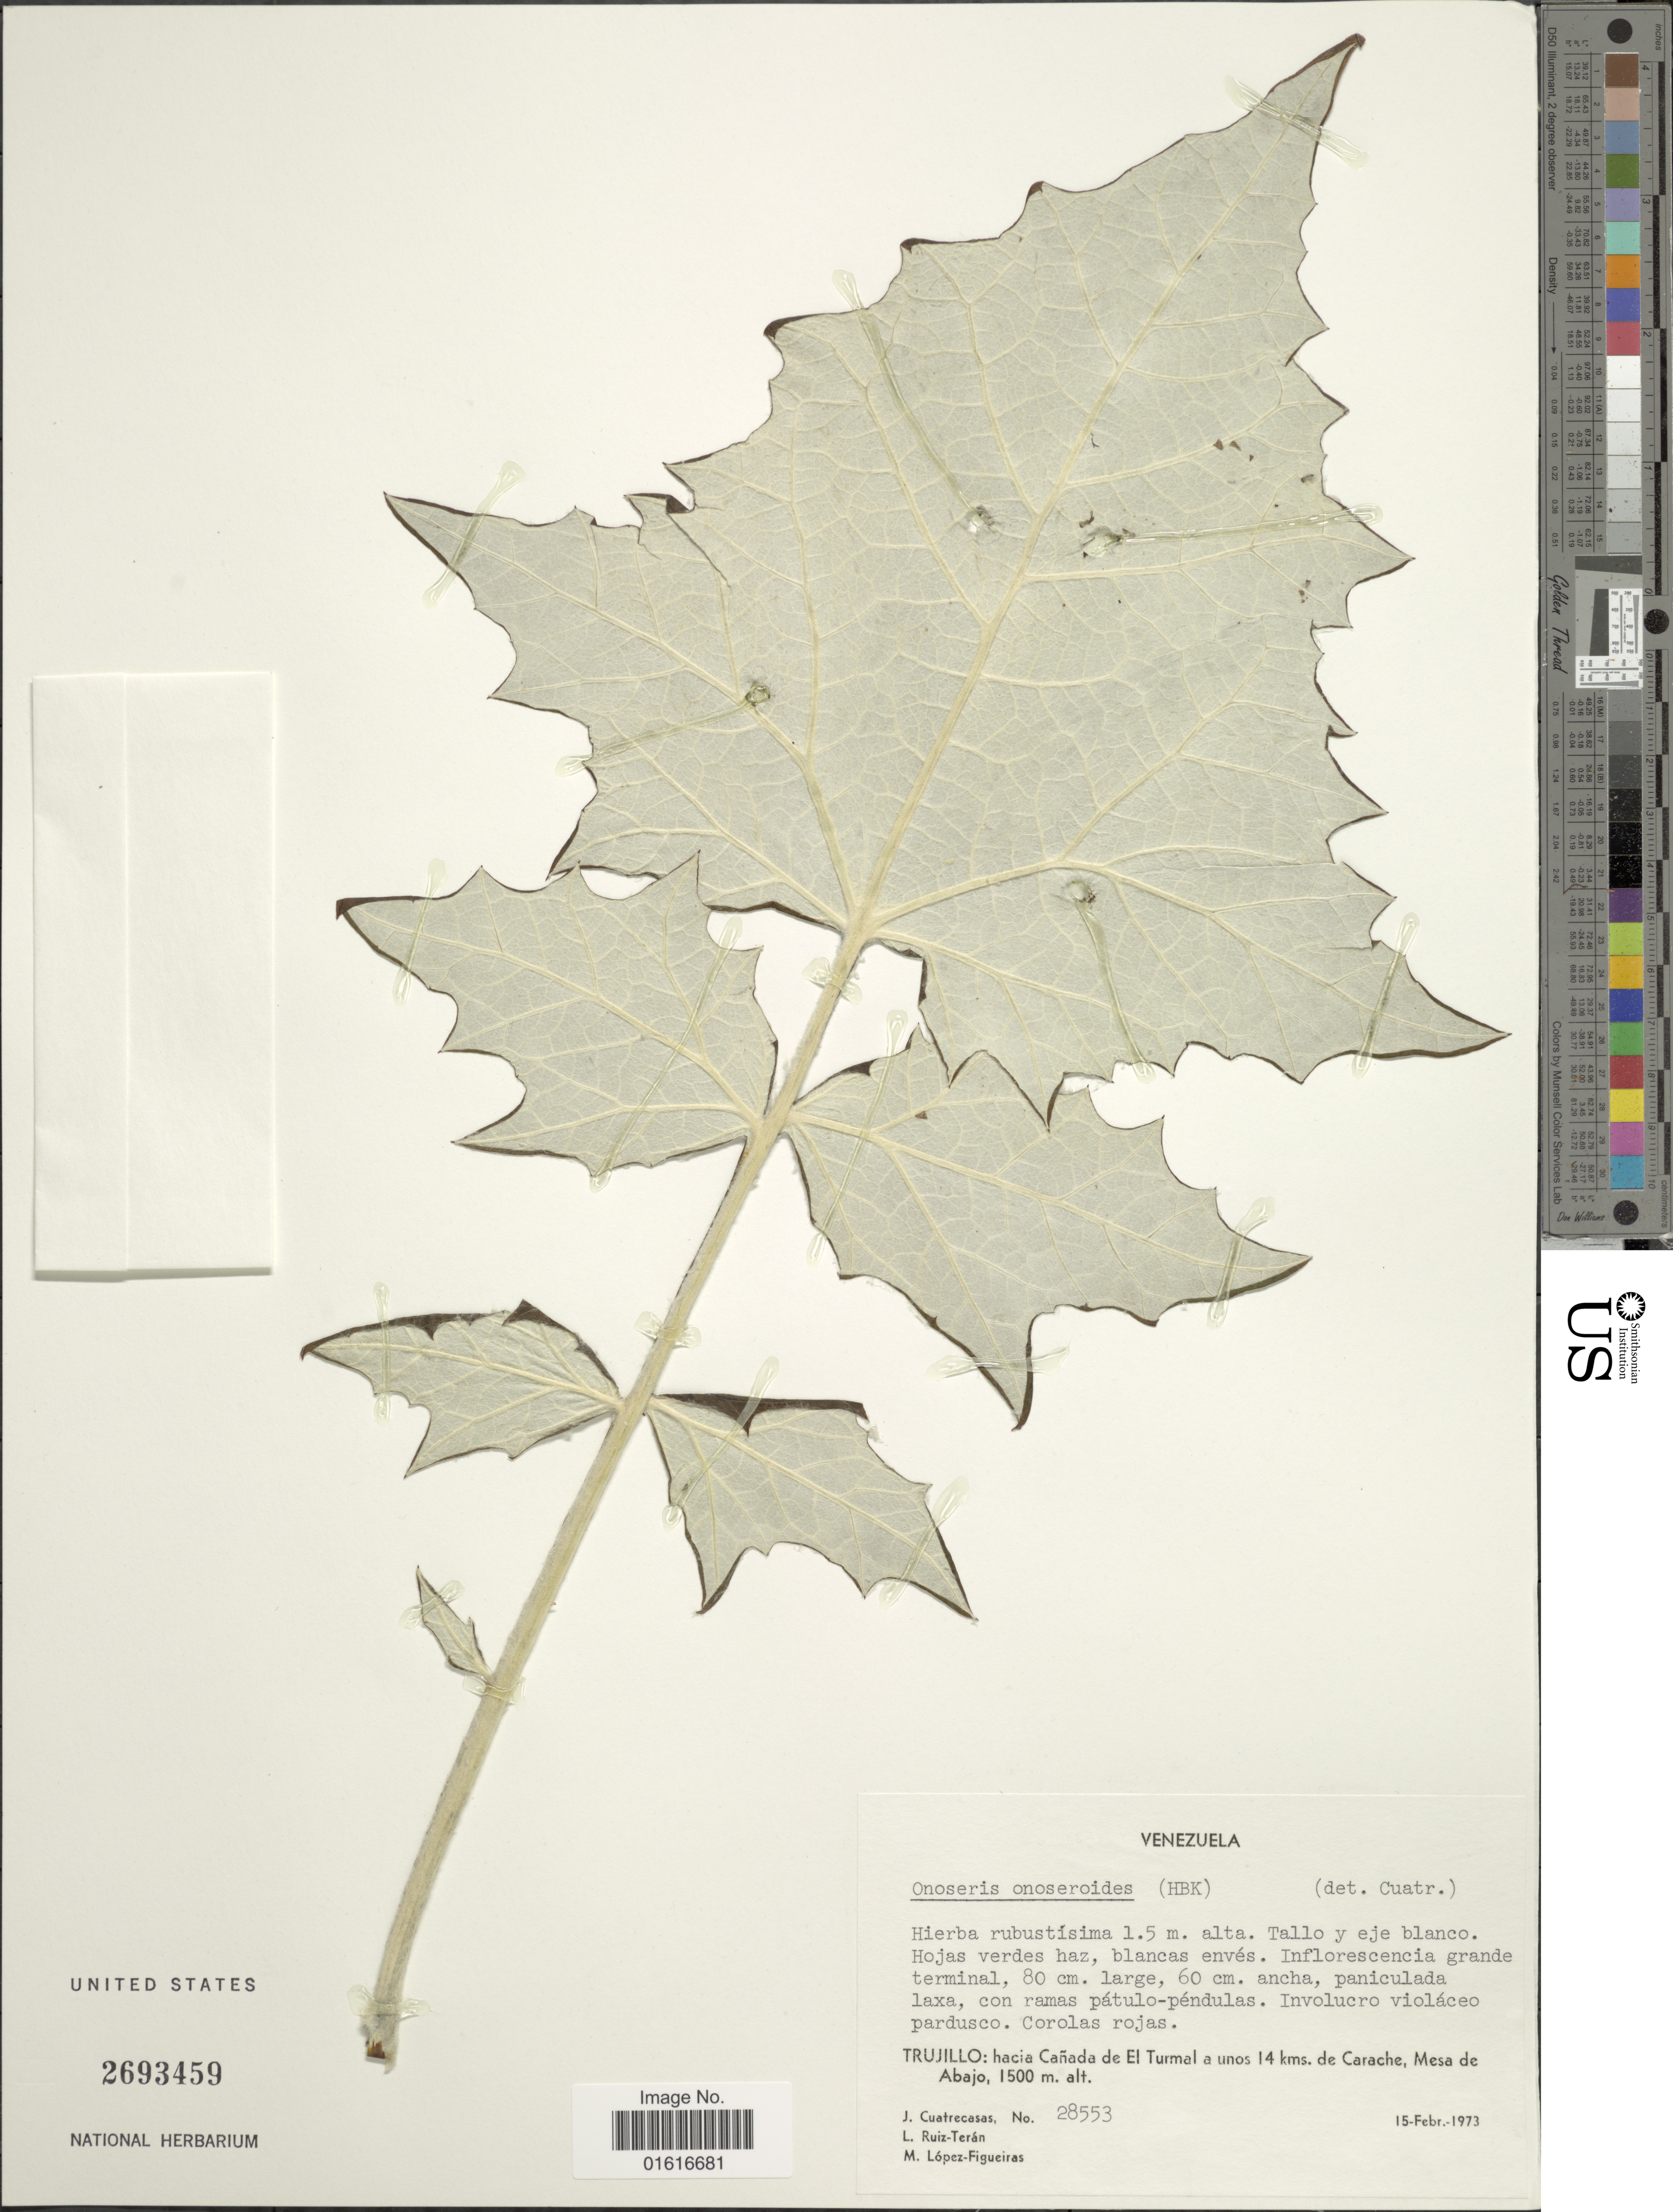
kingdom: Plantae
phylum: Tracheophyta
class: Magnoliopsida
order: Asterales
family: Asteraceae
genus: Onoseris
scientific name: Onoseris onoseroides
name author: (Kunth) B.L. Rob.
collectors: J. Cuatrecasas, L. E. Ruíz-Terán & M. Lopéz-F.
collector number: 28553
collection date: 1973-02-15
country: Venezuela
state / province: Trujillo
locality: Hacia Canada del El Turmel a unos 14 kms. de Carache, Mesa de Abajo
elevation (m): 1500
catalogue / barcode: US 2693459